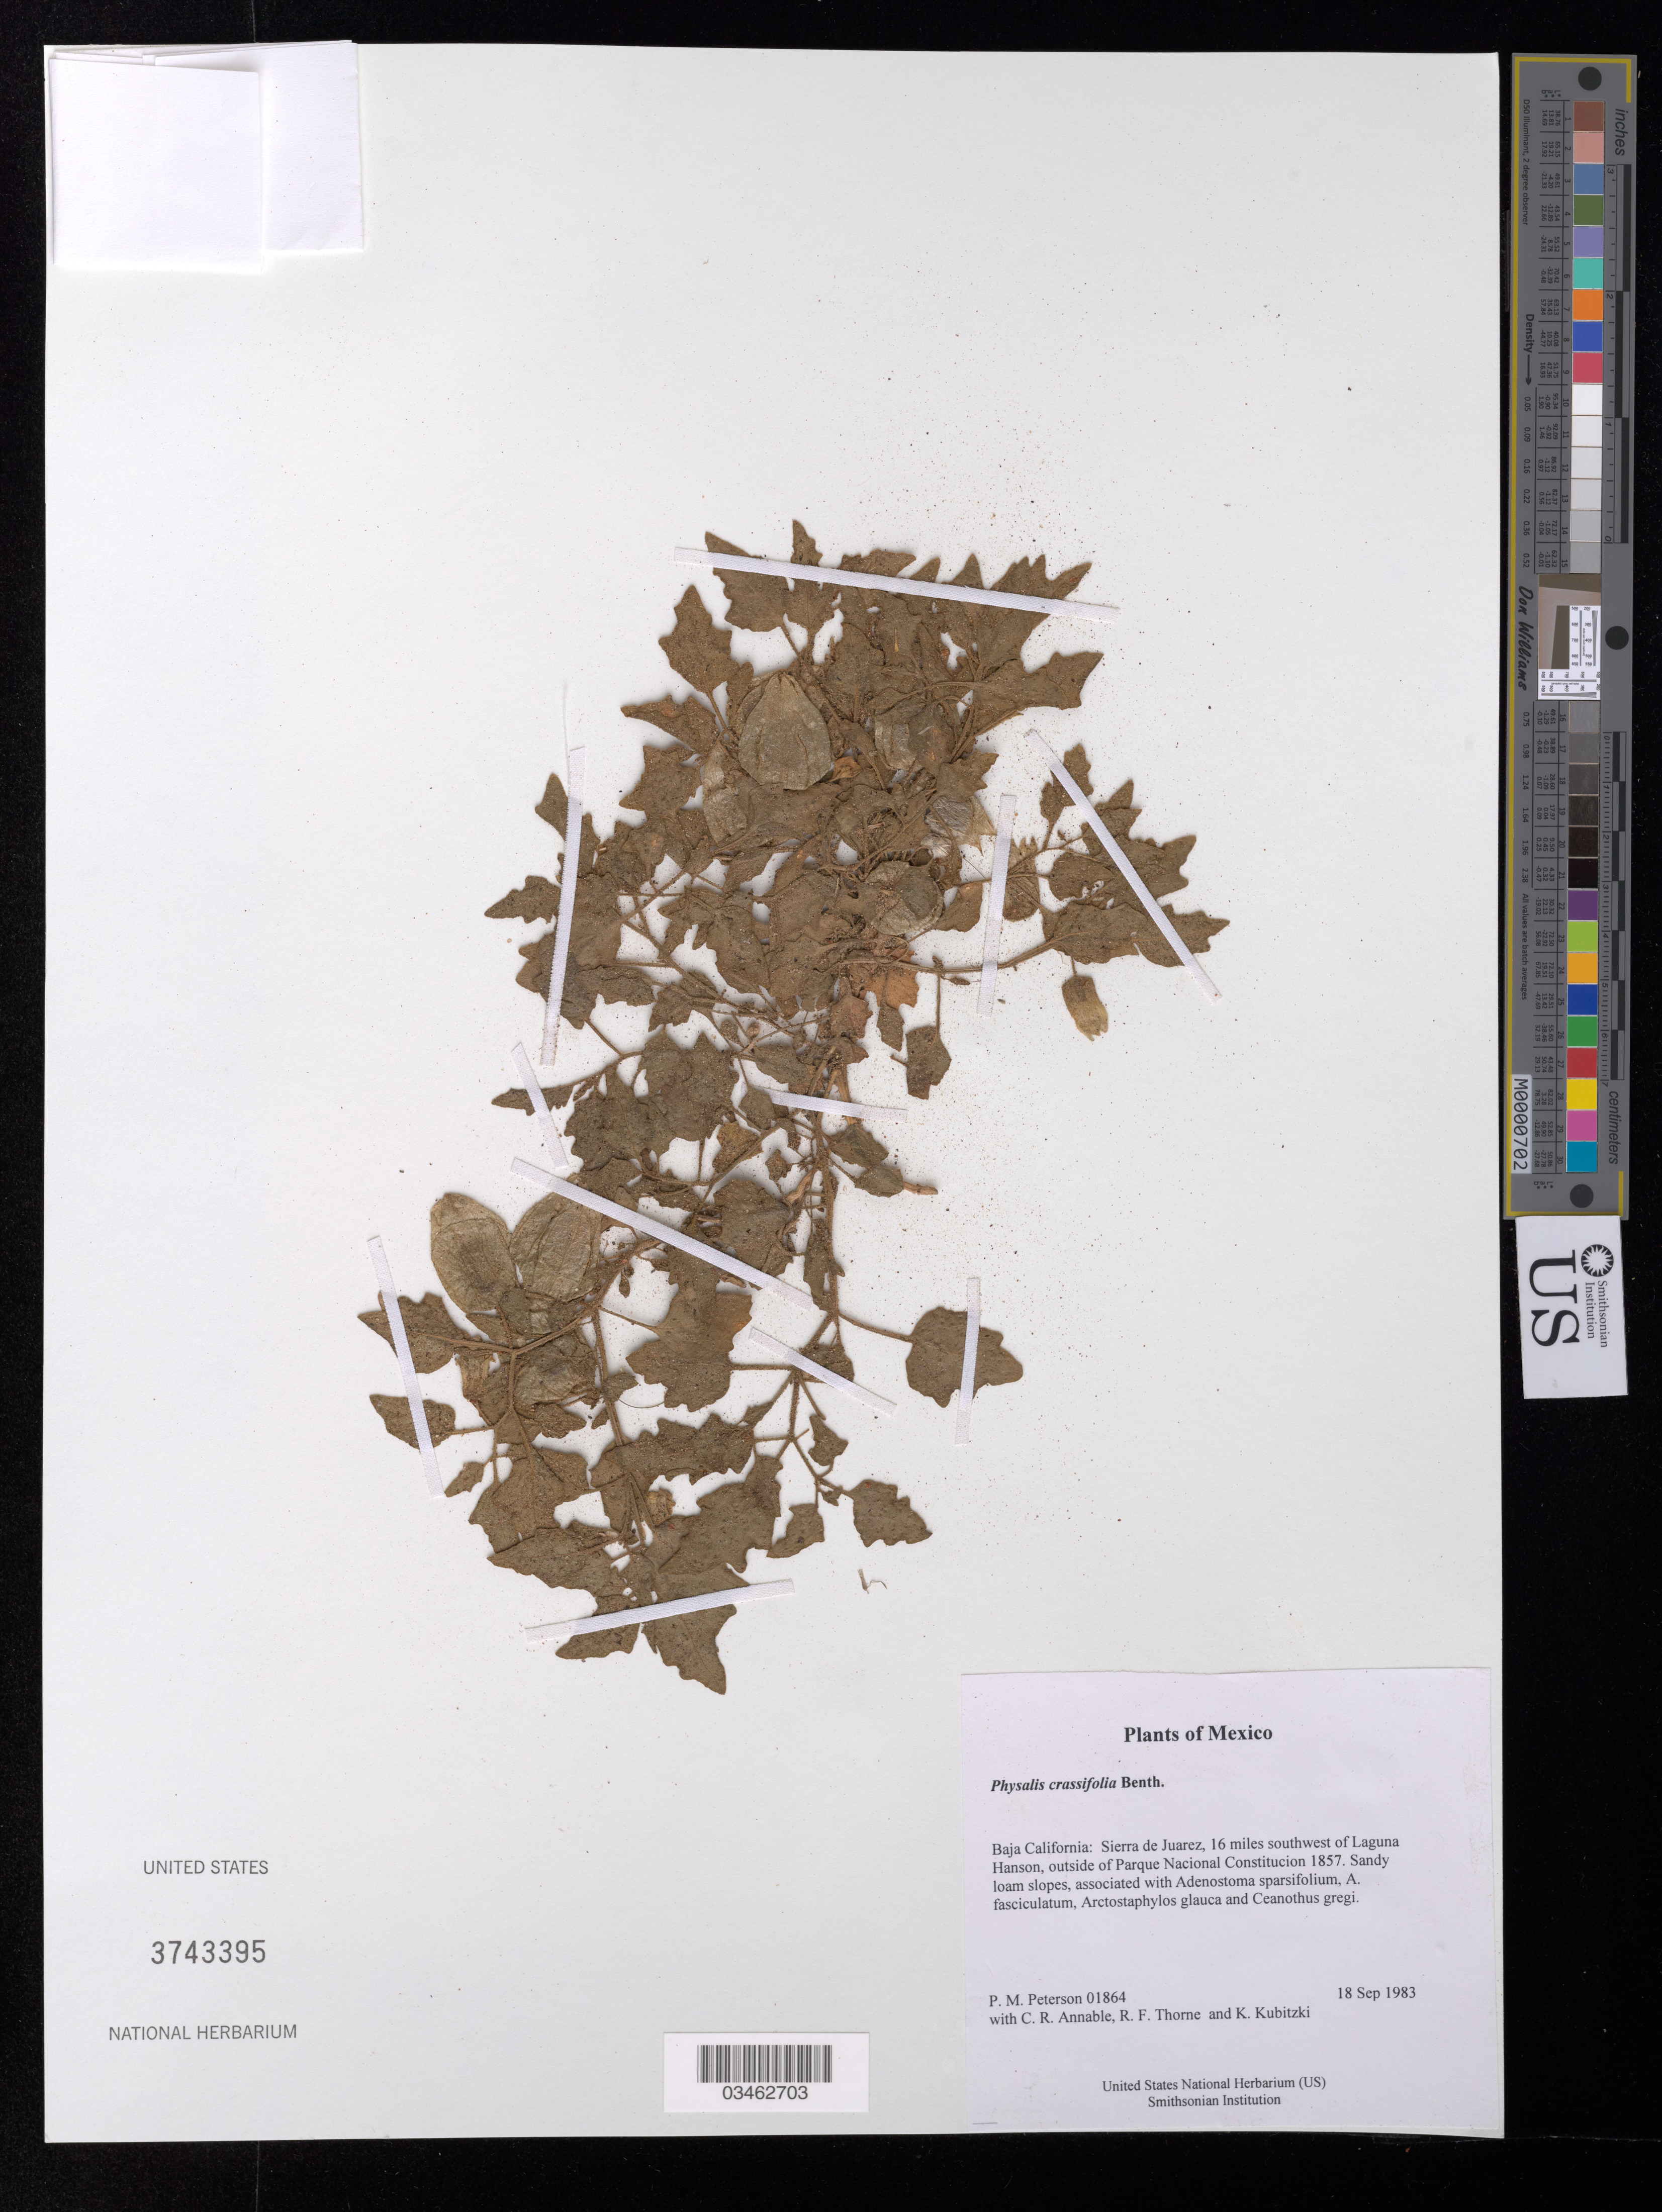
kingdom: Plantae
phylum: Tracheophyta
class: Magnoliopsida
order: Solanales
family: Solanaceae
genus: Physalis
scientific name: Physalis crassifolia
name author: Benth.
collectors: P. M. Peterson, C. R. Annable, R. F. Thorne & K. Kubitzki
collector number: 01864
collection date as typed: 18 Sep 1983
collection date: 1983-09-18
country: Mexico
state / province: Baja California Norte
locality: Sierra de Juarez, 16 miles southwest of Laguna Hanson, outside of Parque Nacional Constitucion 1857.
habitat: Sandy loam slopes, associated with Adenostoma sparsifolium, A. fasciculatum, Arctostaphylos glauca and Ceanothus gregi.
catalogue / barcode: US 3743395